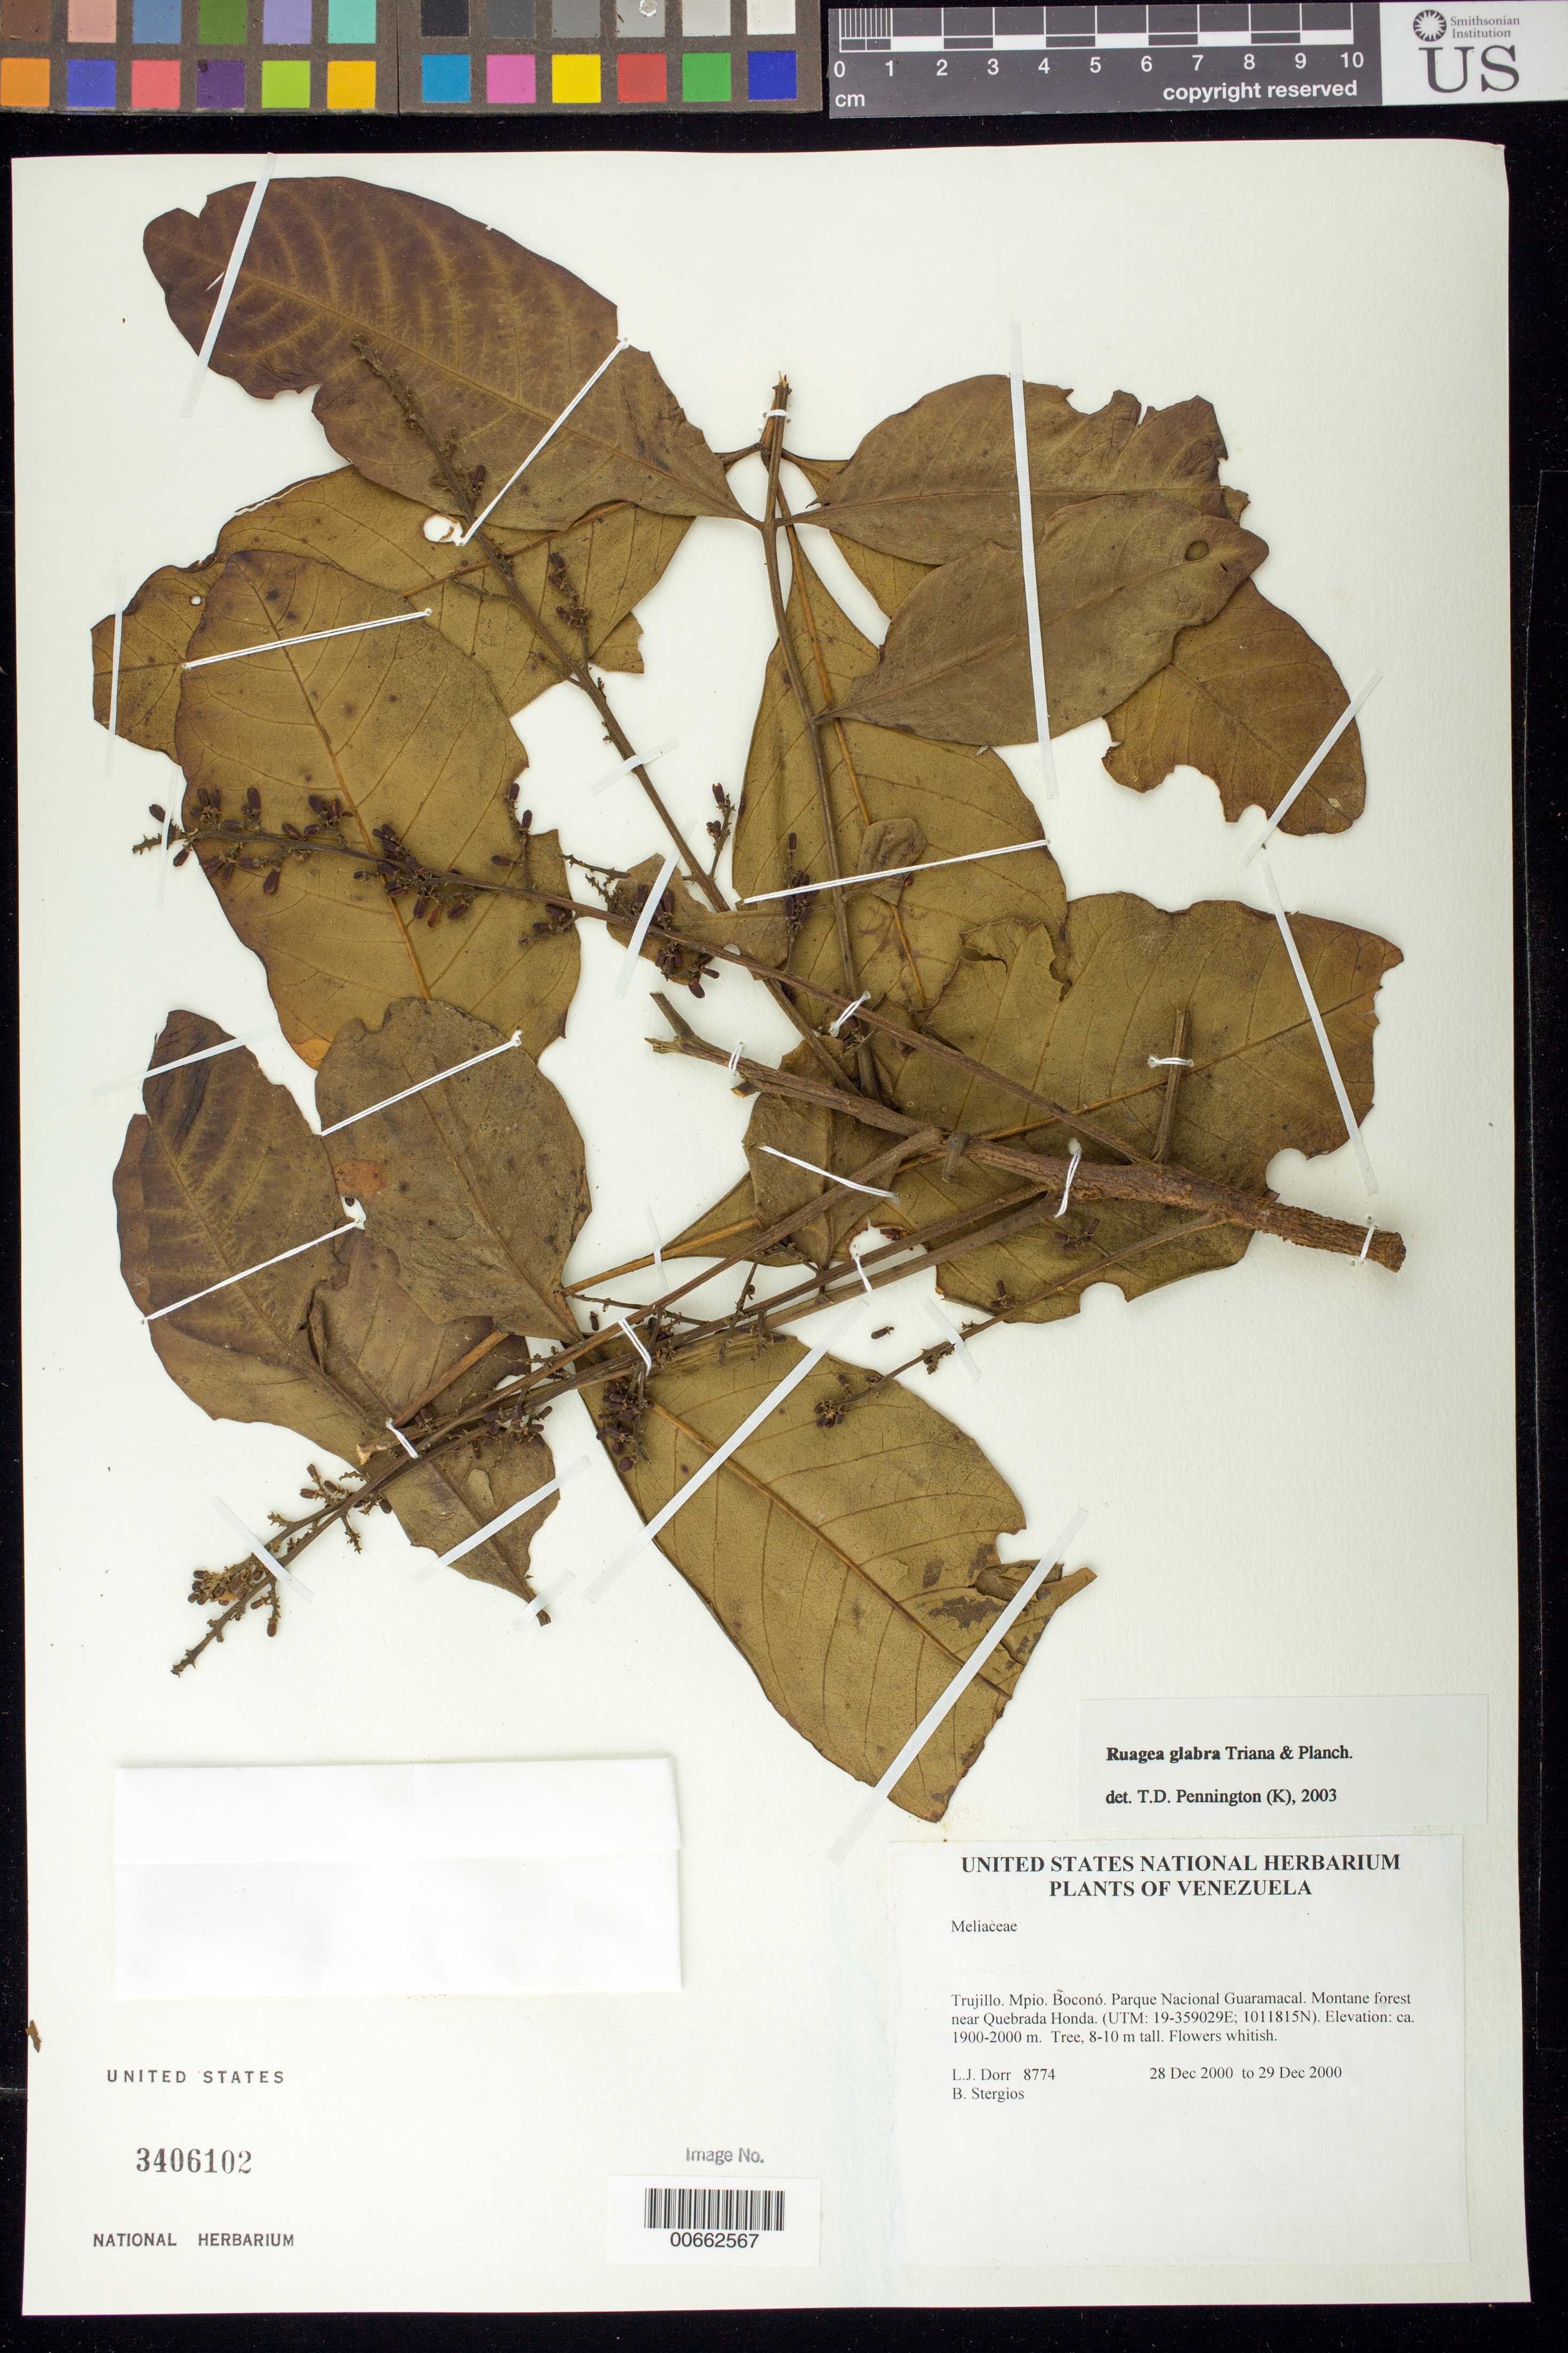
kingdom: Plantae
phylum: Tracheophyta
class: Magnoliopsida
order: Sapindales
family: Meliaceae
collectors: L. J. Dorr & B. G. Stergios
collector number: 8774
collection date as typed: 28 Dec 2000 to 29 Dec 2000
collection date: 2000-12-28/2000-12-29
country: Venezuela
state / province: Trujillo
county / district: Boconó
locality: Parque Nacional Guaramacal near Quebrada Honda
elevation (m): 1900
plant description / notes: F, K, MO, PORT, US, VEN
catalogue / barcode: US 3406102